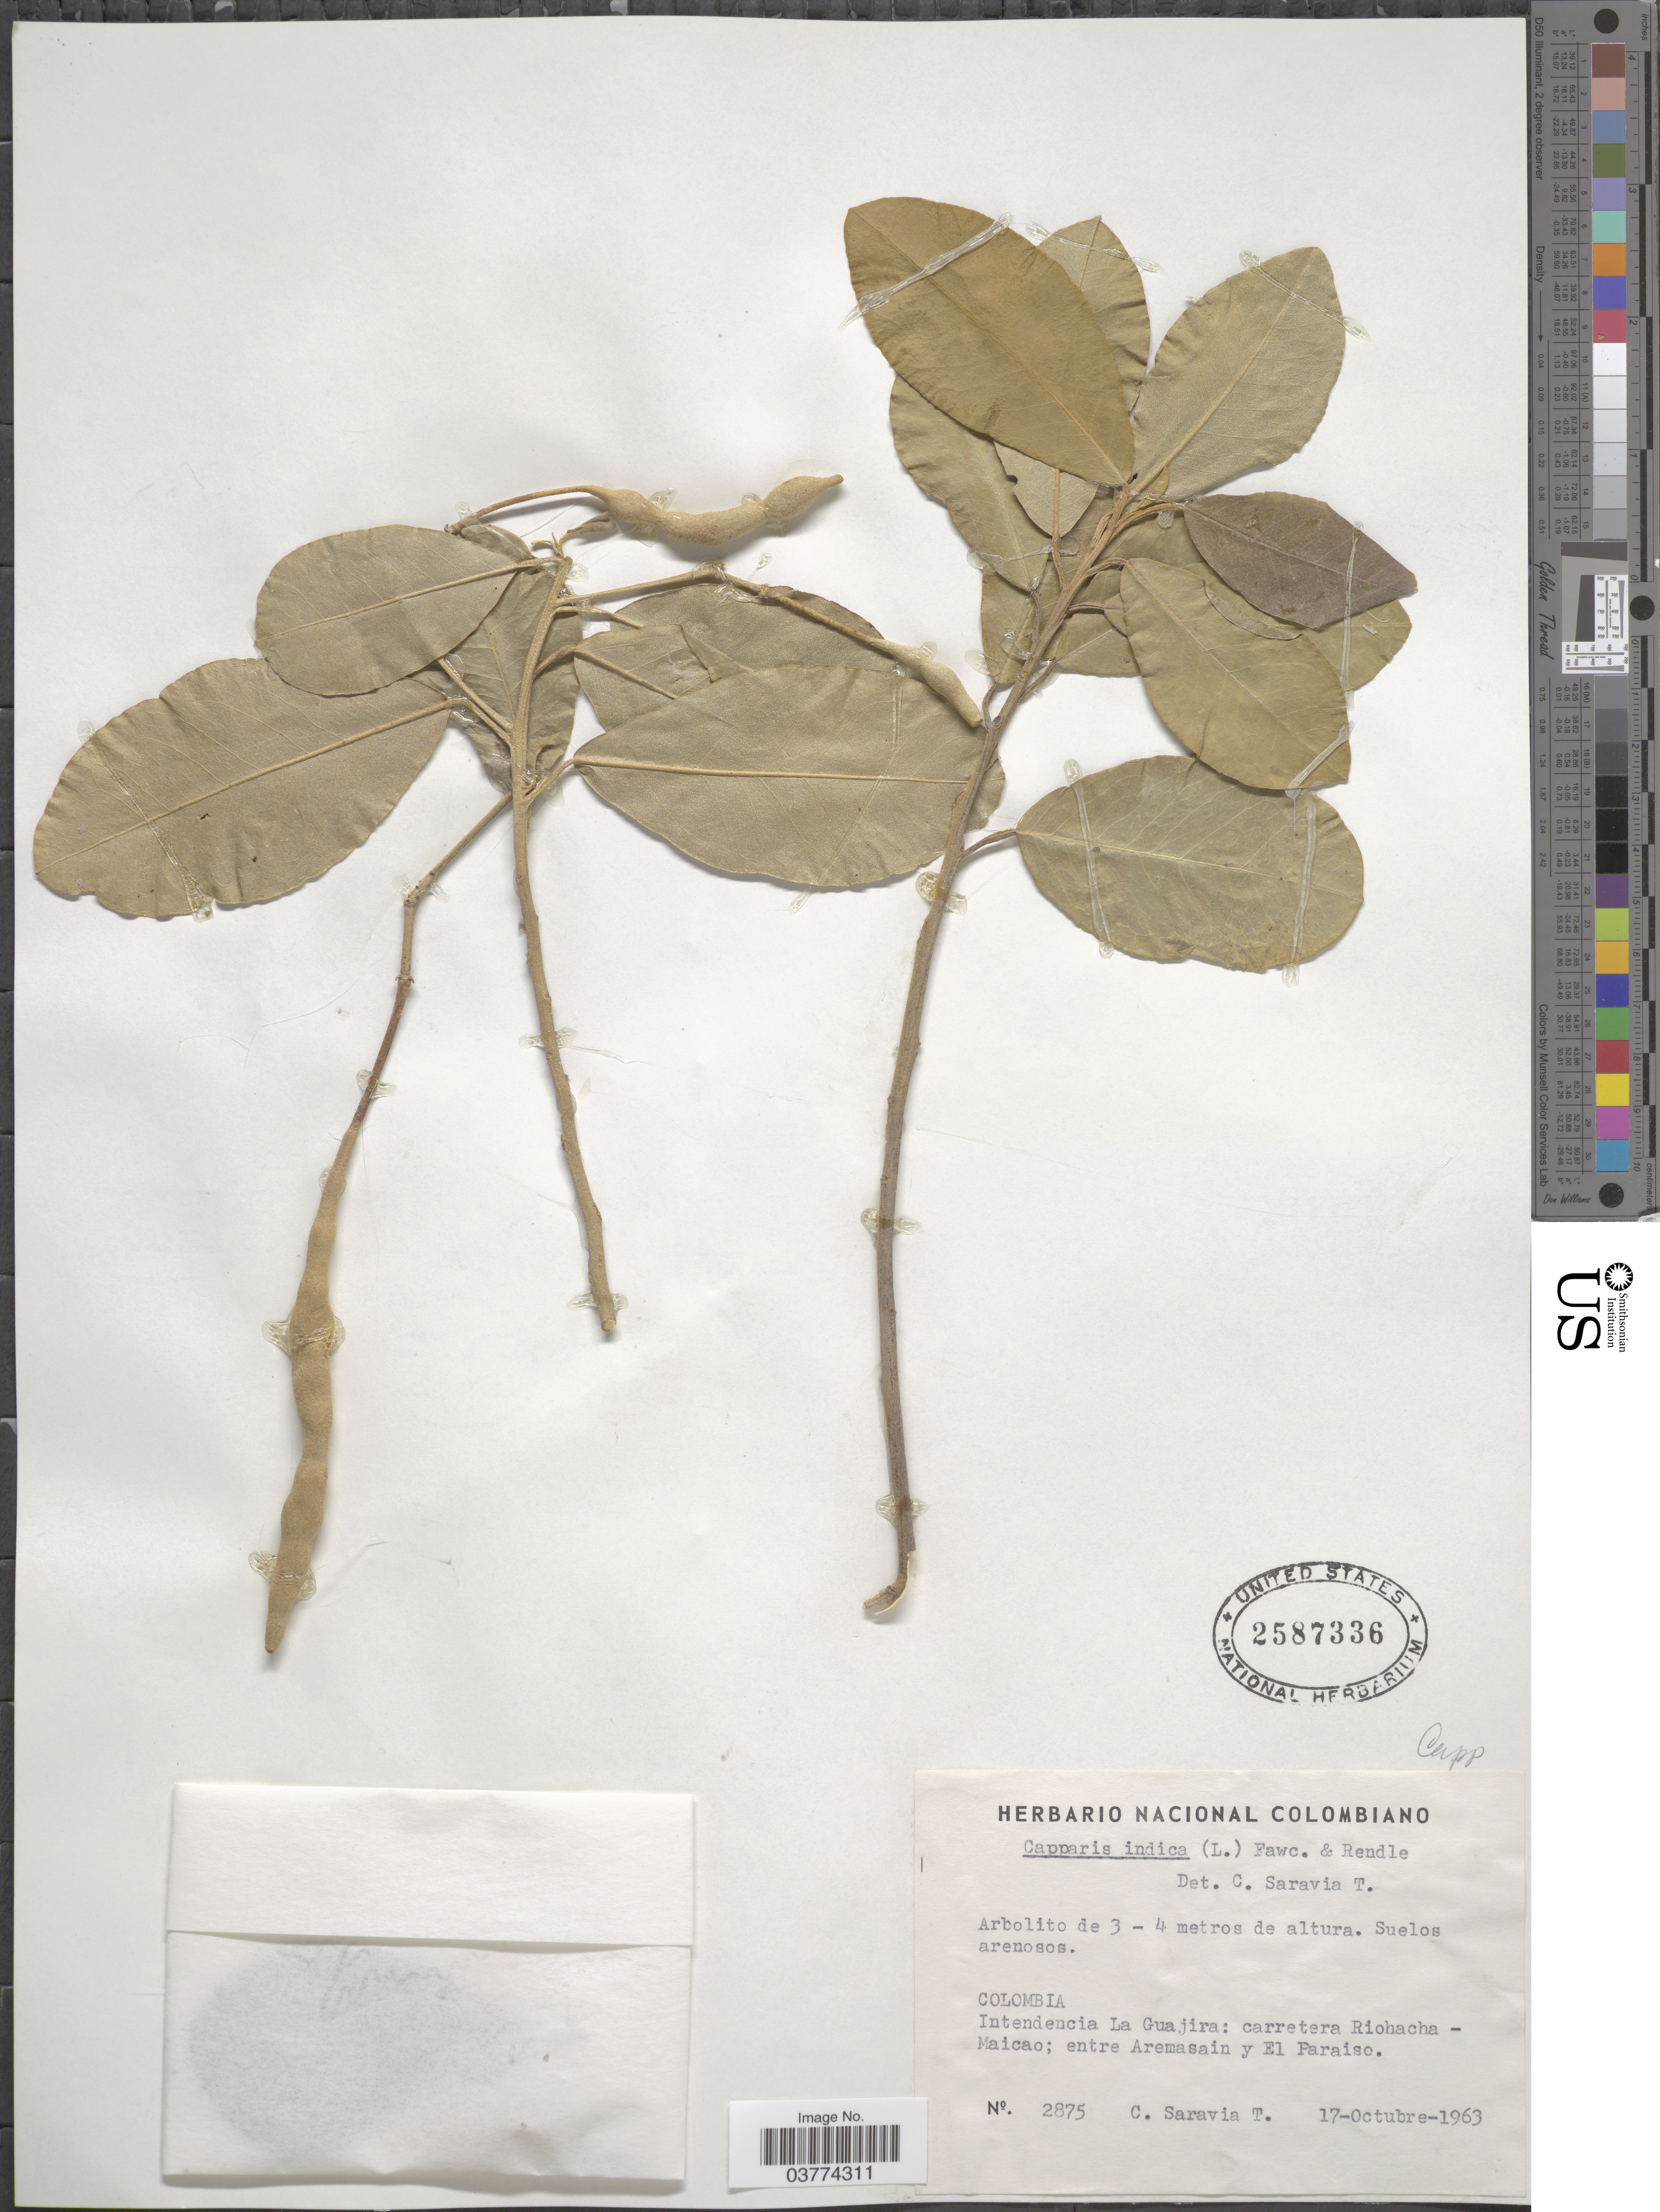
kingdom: Plantae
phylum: Tracheophyta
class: Magnoliopsida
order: Brassicales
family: Capparaceae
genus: Quadrella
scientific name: Quadrella indica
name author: (L.) Iltis & Cornejo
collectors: C. Saravia T.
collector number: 2875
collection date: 1963-10-17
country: Colombia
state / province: La Guajira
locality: Intendencia La Guajira: carretera Riohacha - Maicao; entre Aremasain y El Paraiso.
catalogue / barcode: US 2587336